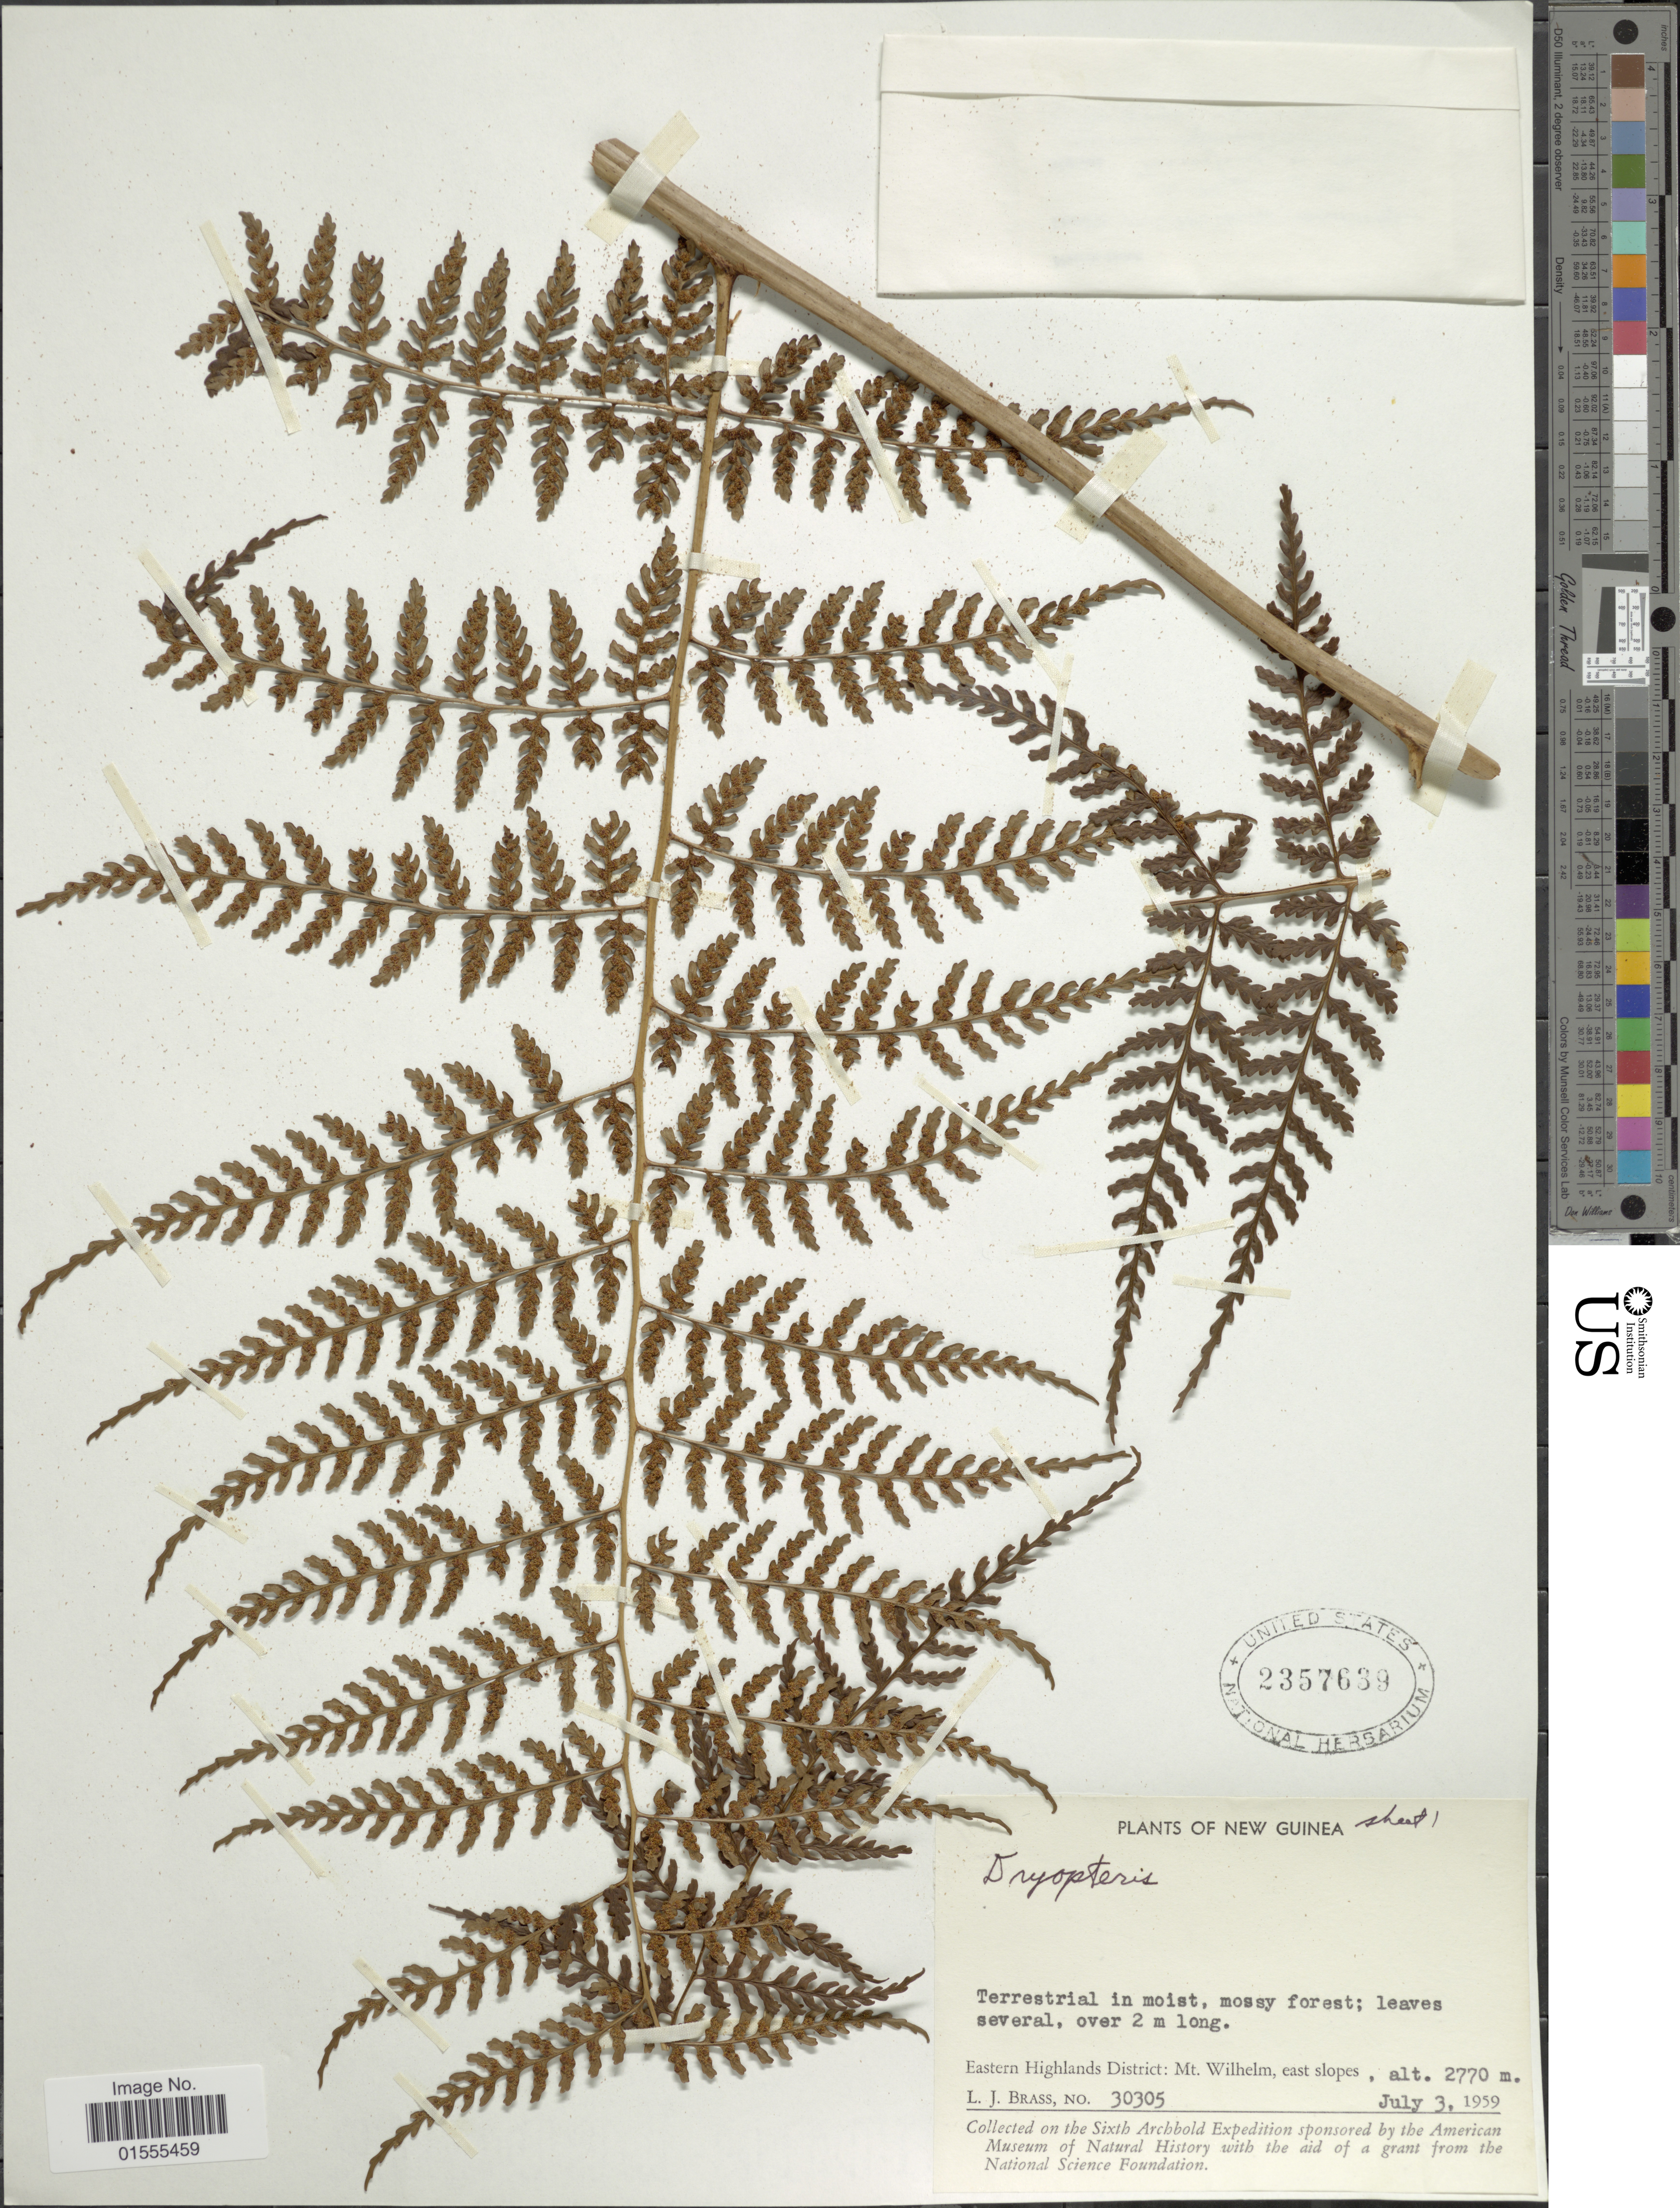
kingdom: Plantae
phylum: Tracheophyta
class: Polypodiopsida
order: Polypodiales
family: Dryopteridaceae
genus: Dryopteris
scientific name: Dryopteris purpurascens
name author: (Blume) Christ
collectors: L. J. Brass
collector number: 30305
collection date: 1959-07-03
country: Papua New Guinea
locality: New Guinea, Eastern Highlands District: Mt. Wilhelm, east slopes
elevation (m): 2770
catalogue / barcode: US 2357639